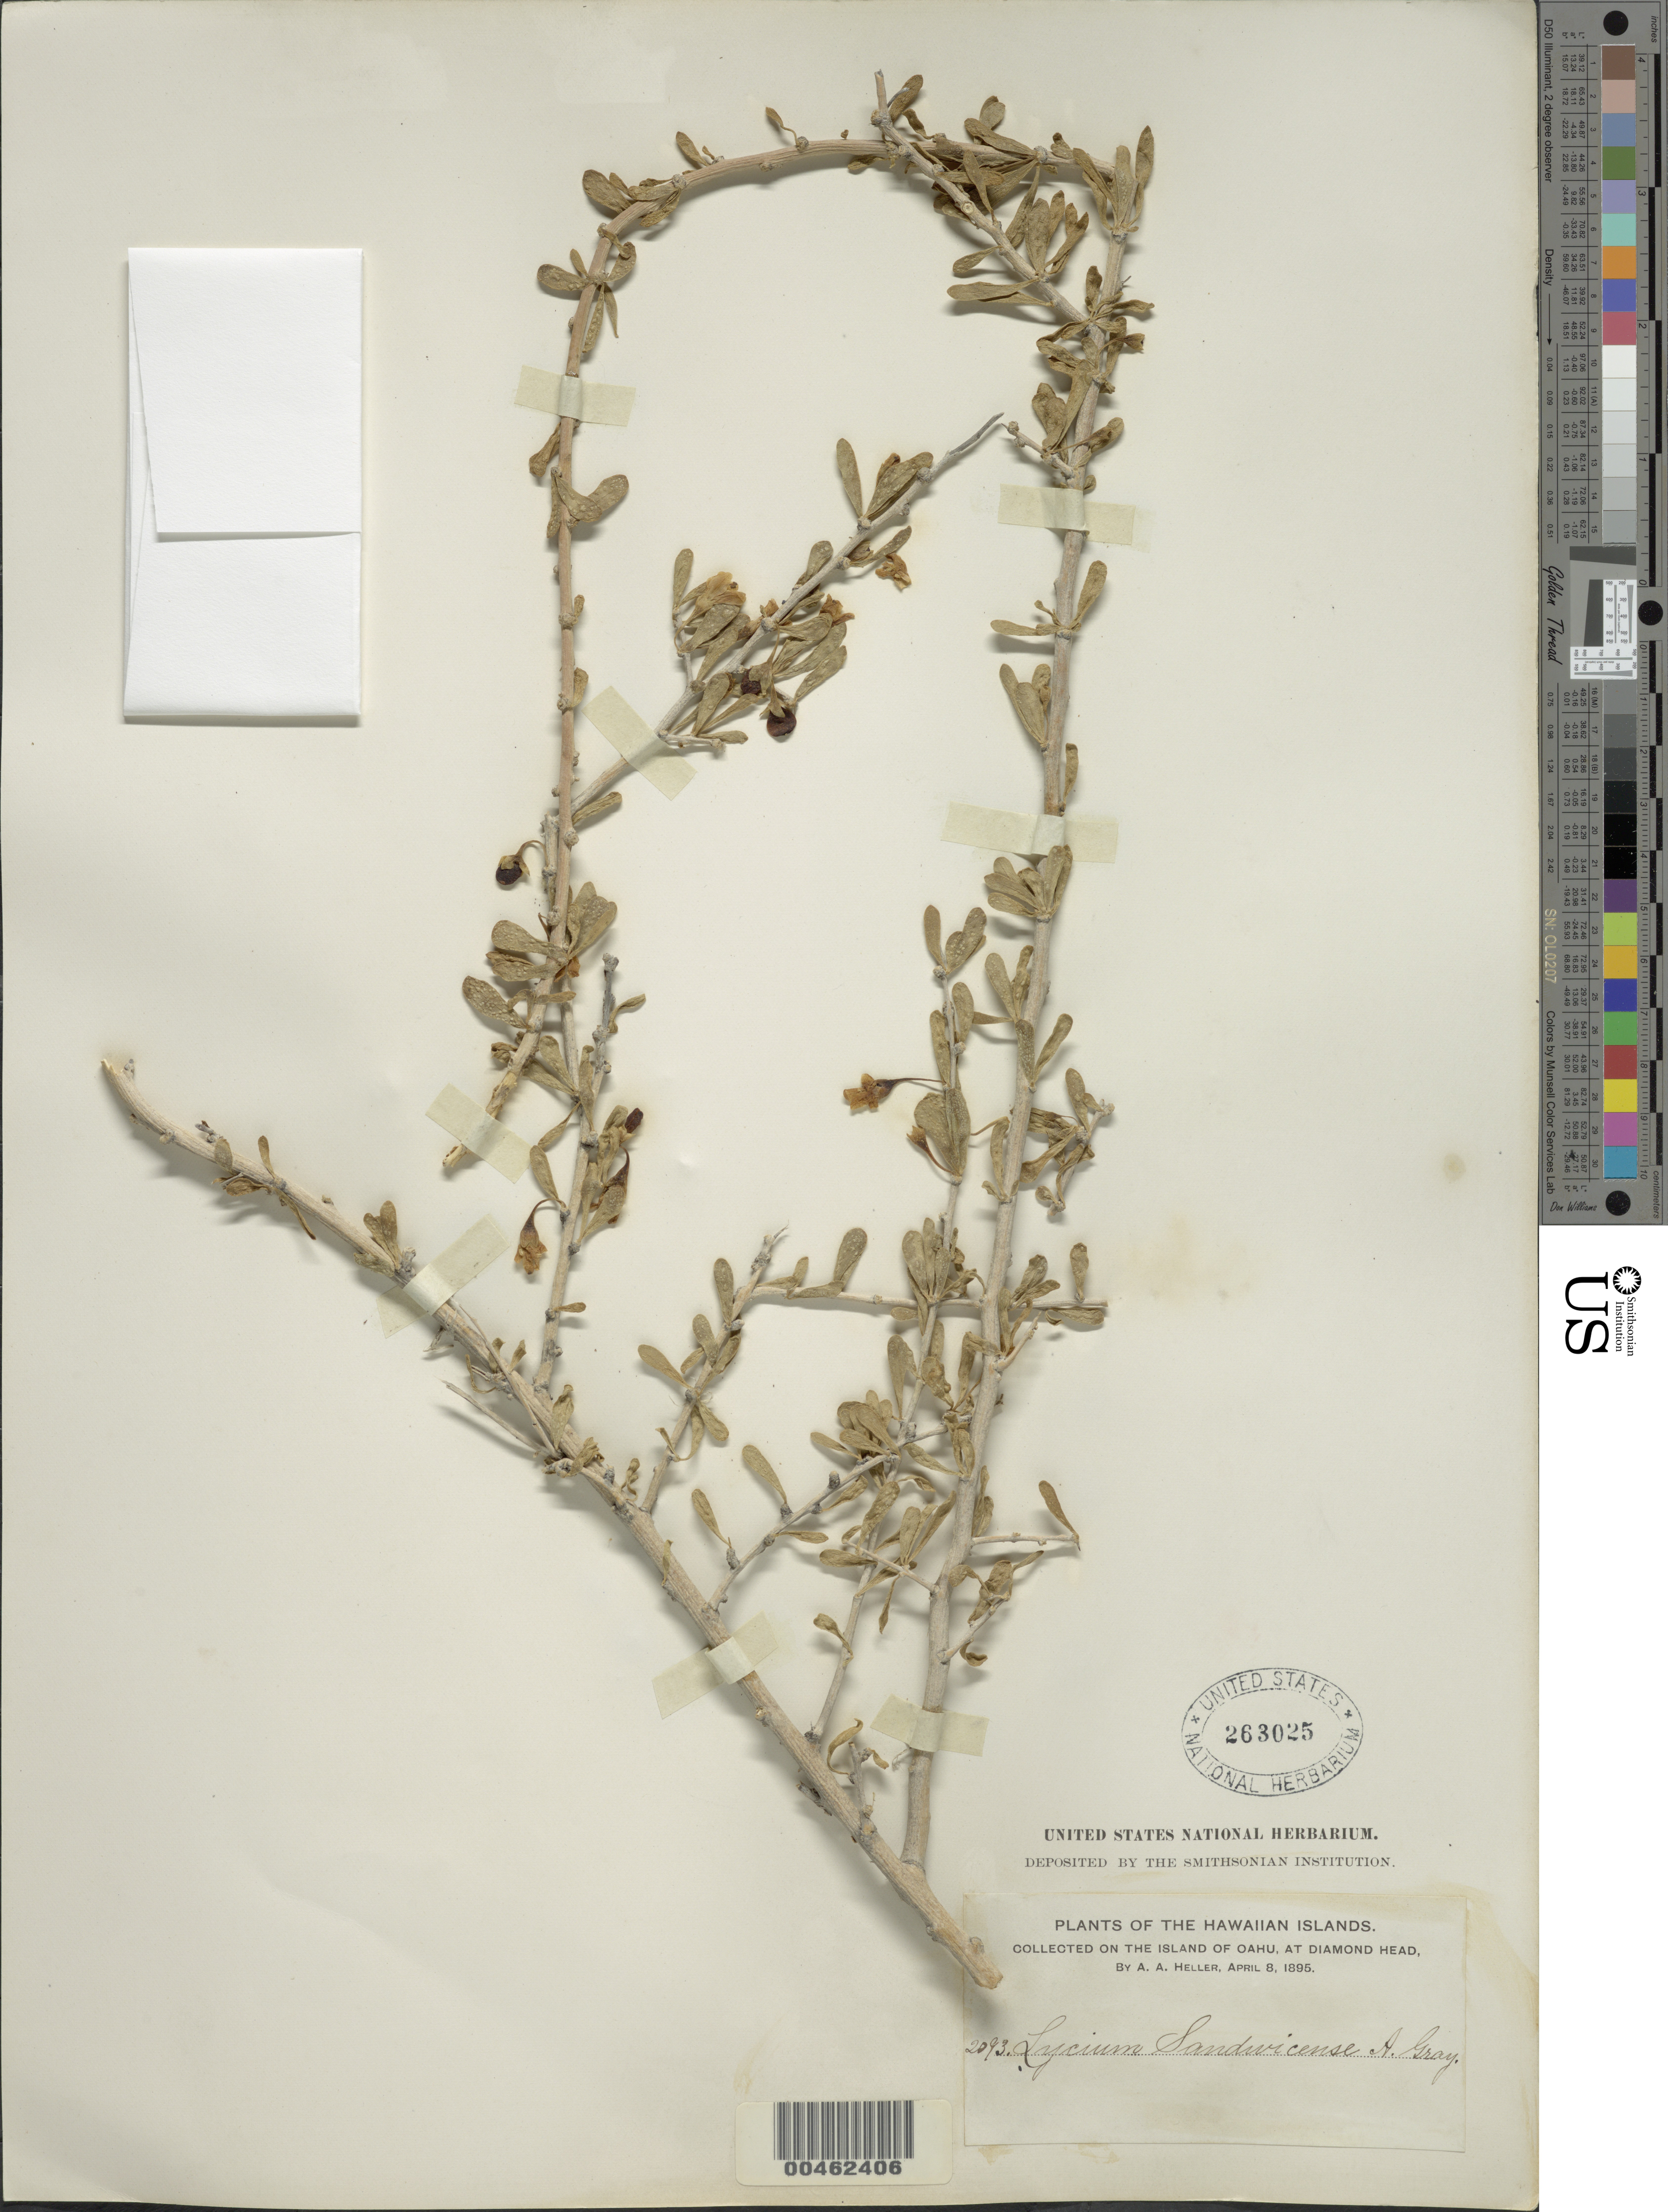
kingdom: Plantae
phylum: Tracheophyta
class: Magnoliopsida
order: Solanales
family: Solanaceae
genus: Lycium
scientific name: Lycium carolinianum var. sandwicense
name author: (A. Gray) C.L. Hitchc.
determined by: Wagner, W. L., (BOT), Smithsonian Institution - National Museum of Natural History (UNITED STATES)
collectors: A. A. Heller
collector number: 2093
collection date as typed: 8 Apr 1895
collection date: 1895-04-08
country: United States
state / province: Hawaii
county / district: Honolulu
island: Oahu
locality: Diamond Head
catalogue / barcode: US 263025